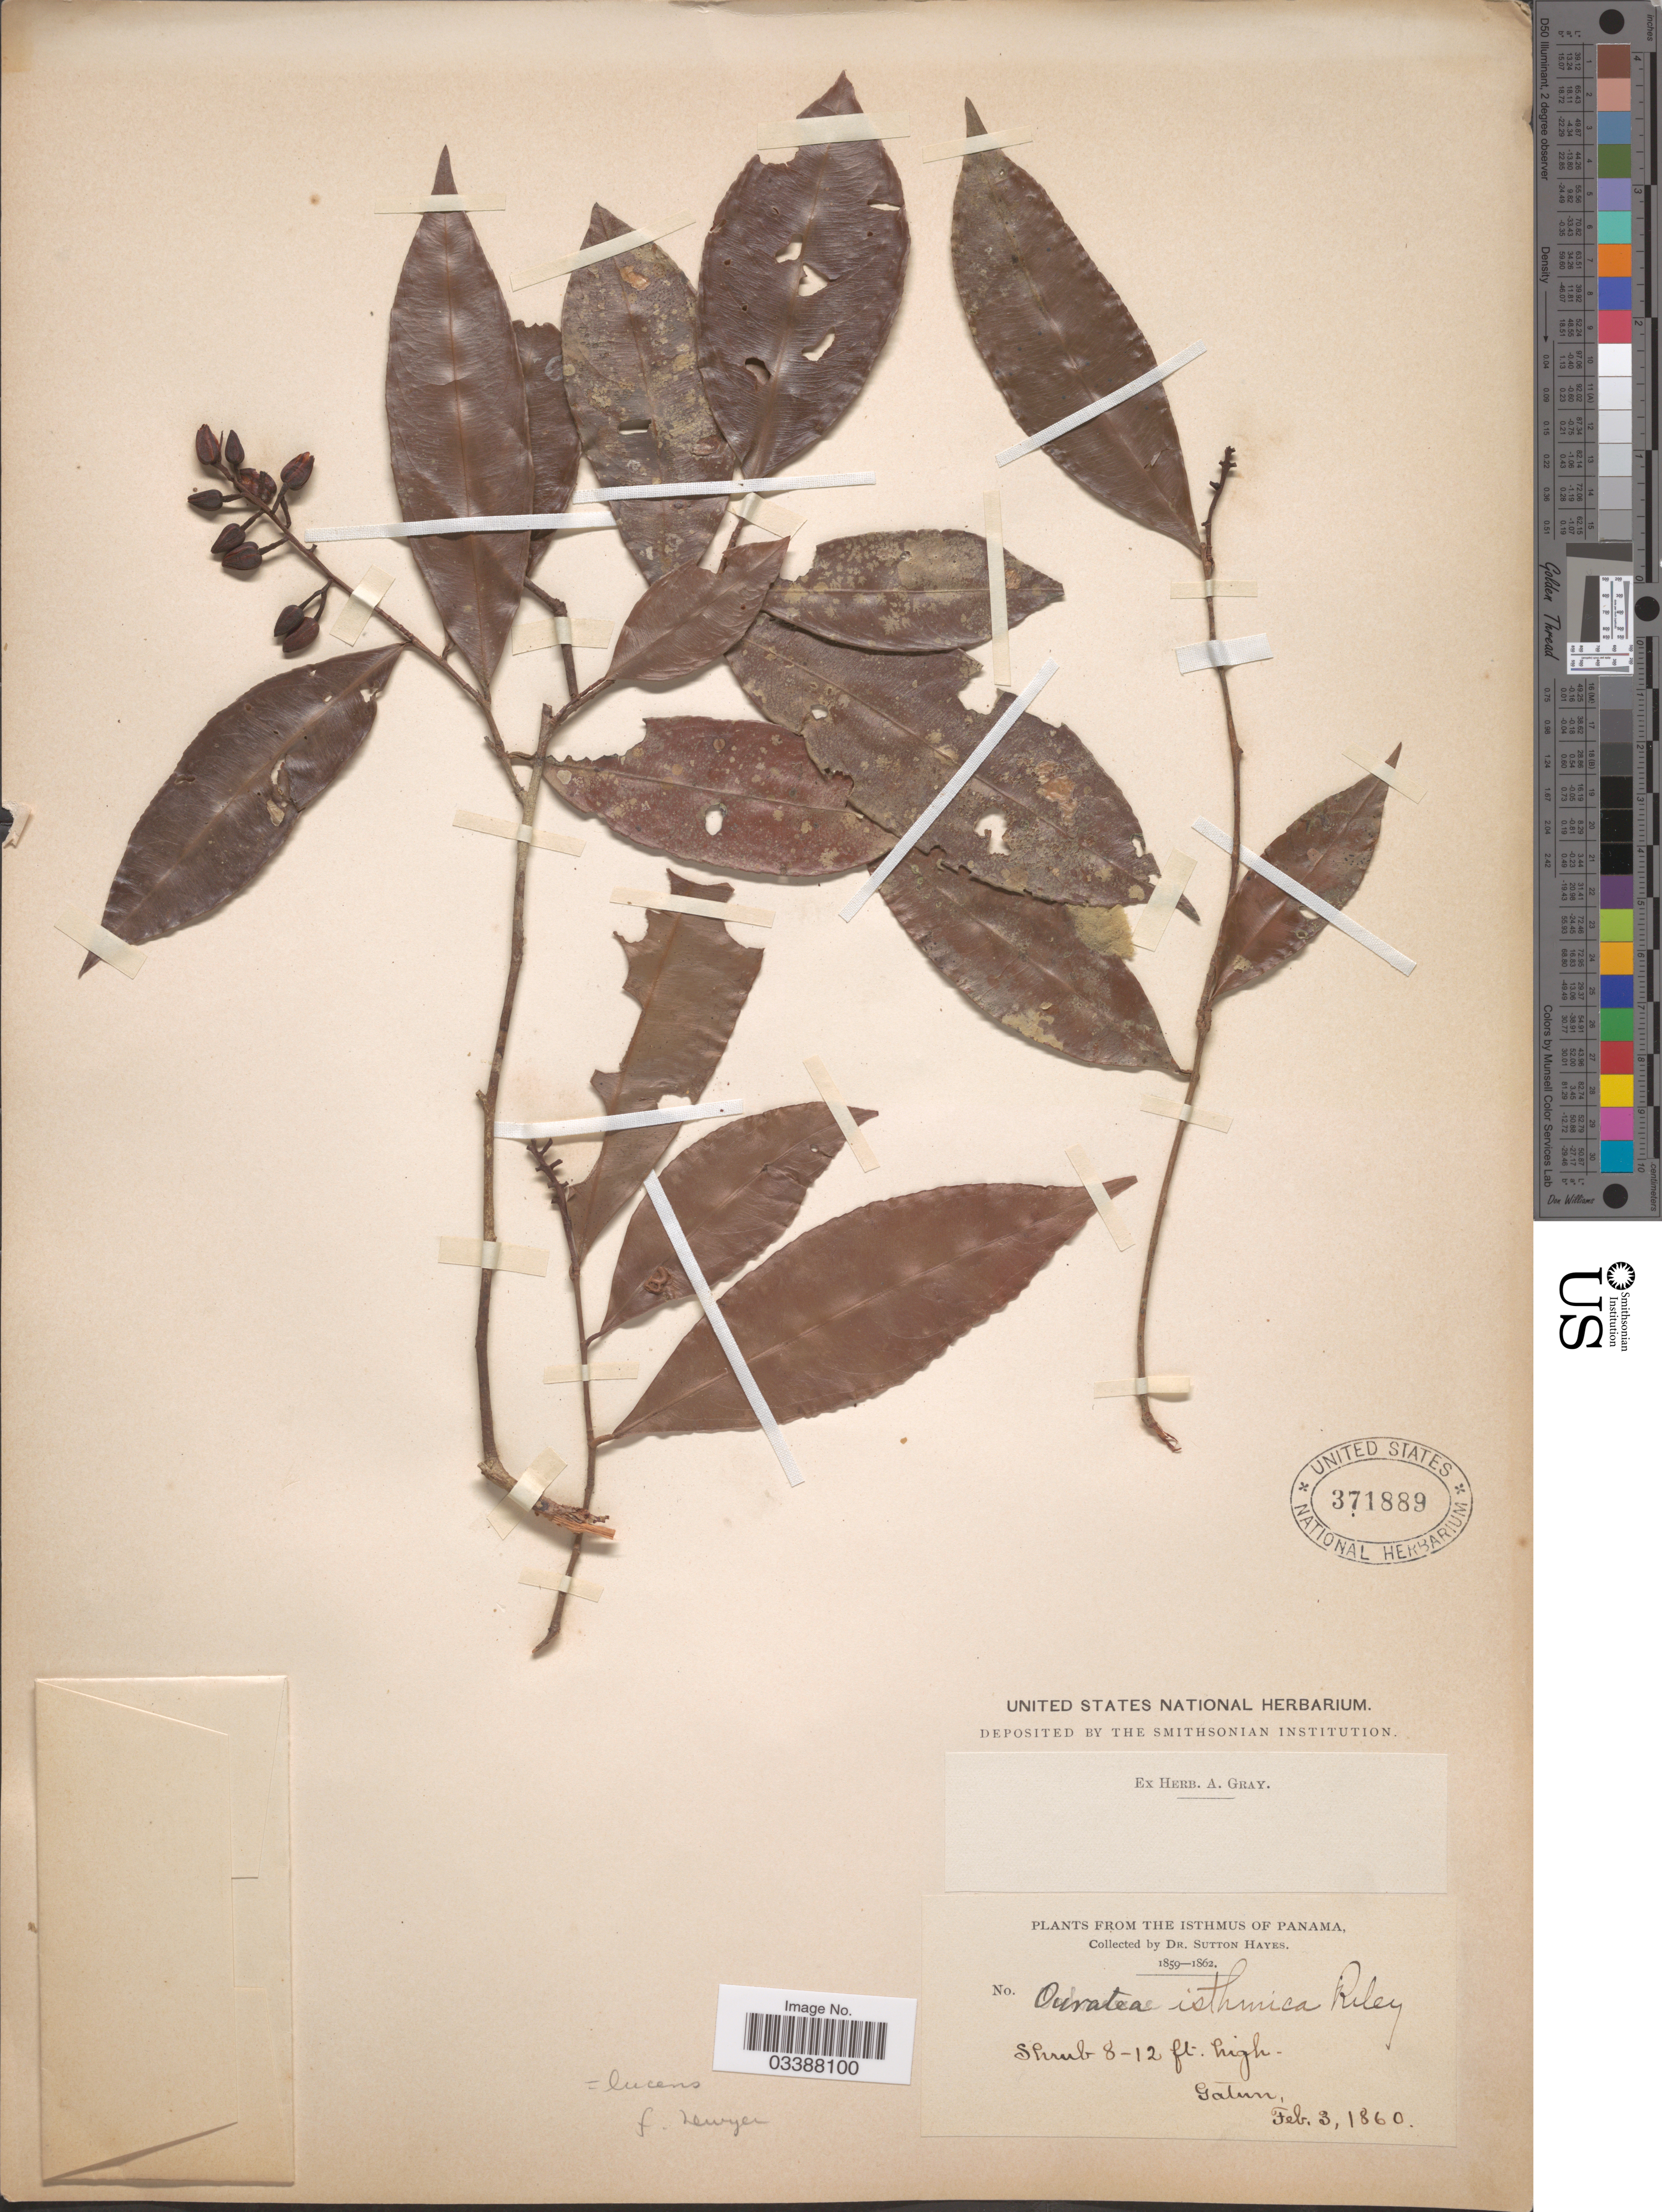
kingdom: Plantae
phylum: Tracheophyta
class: Magnoliopsida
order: Malpighiales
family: Ochnaceae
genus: Ouratea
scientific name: Ouratea lucens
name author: (Kunth) Engl.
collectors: S. Hayes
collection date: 1860-02-03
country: Panama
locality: Isthmus of Panama. Gatun.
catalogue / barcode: US 371889